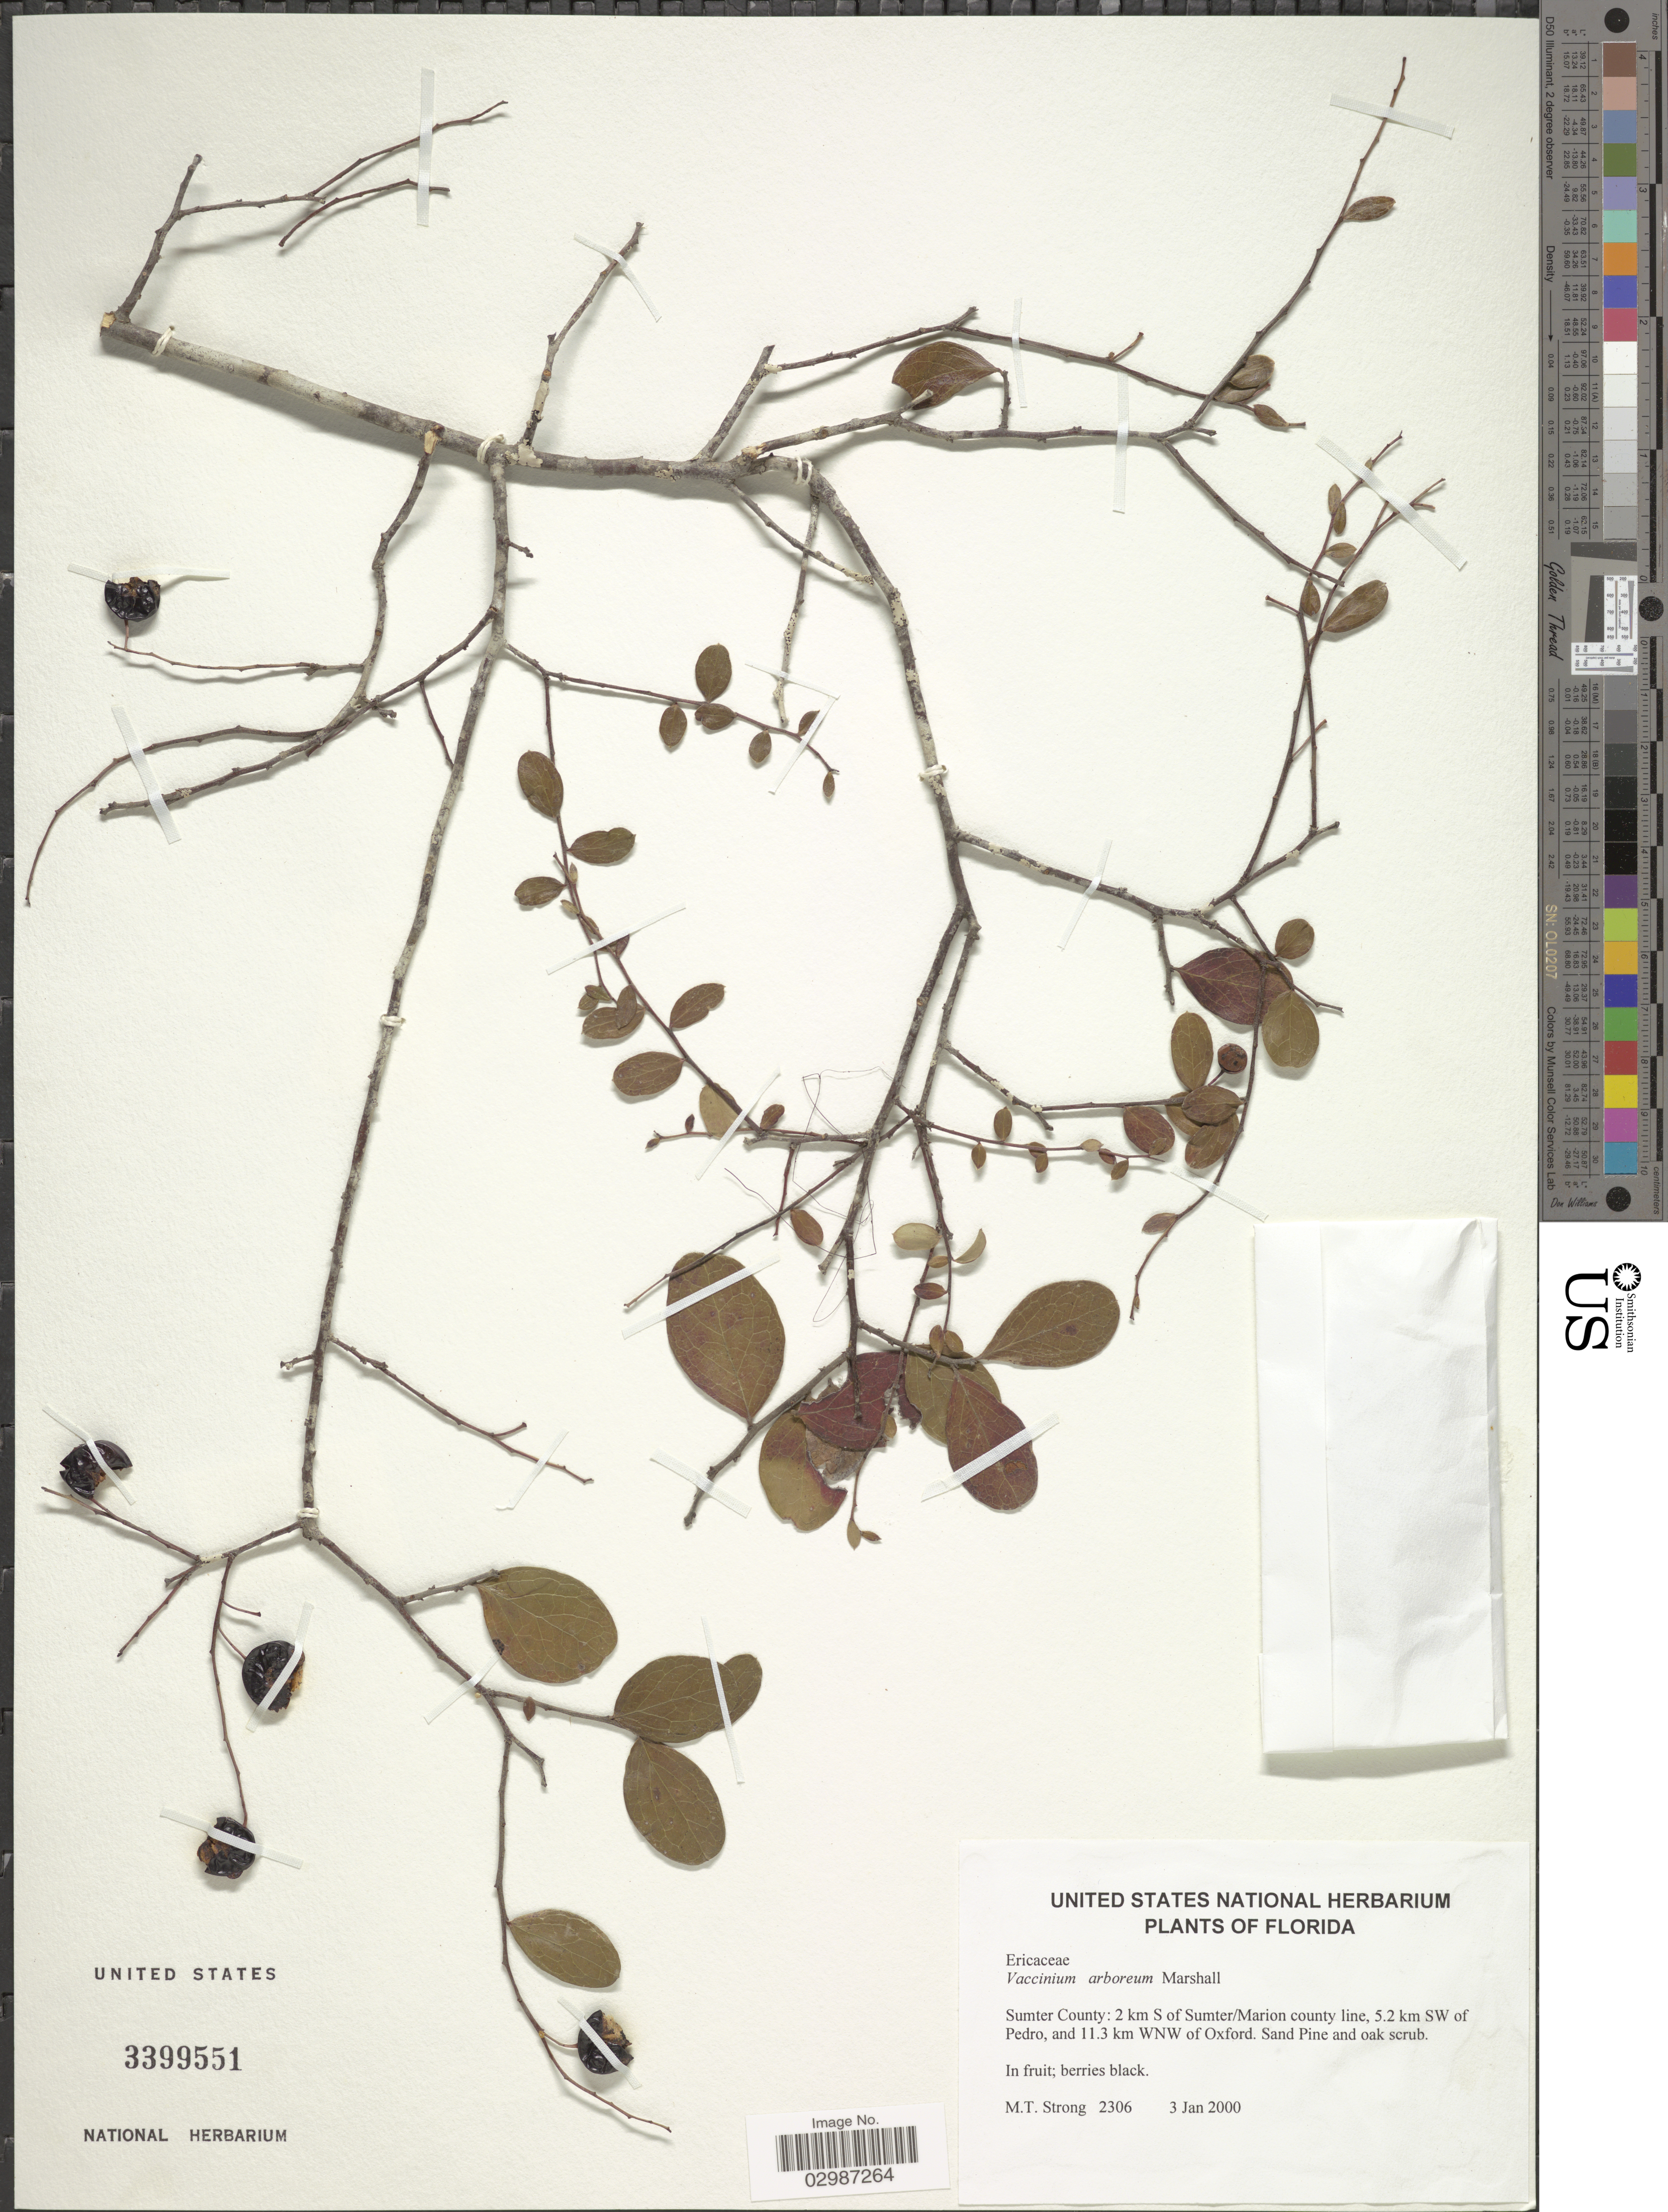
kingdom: Plantae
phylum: Tracheophyta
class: Magnoliopsida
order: Ericales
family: Ericaceae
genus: Vaccinium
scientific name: Vaccinium arboreum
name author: Marshall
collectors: M. T. Strong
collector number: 2306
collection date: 2000-01-03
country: United States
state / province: Florida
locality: Sumter County, 2 km S of Sumter/Marion county line, 5.2 km SW of Pedro, and 11.3 km WNW of Oxford.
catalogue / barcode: US 3399551